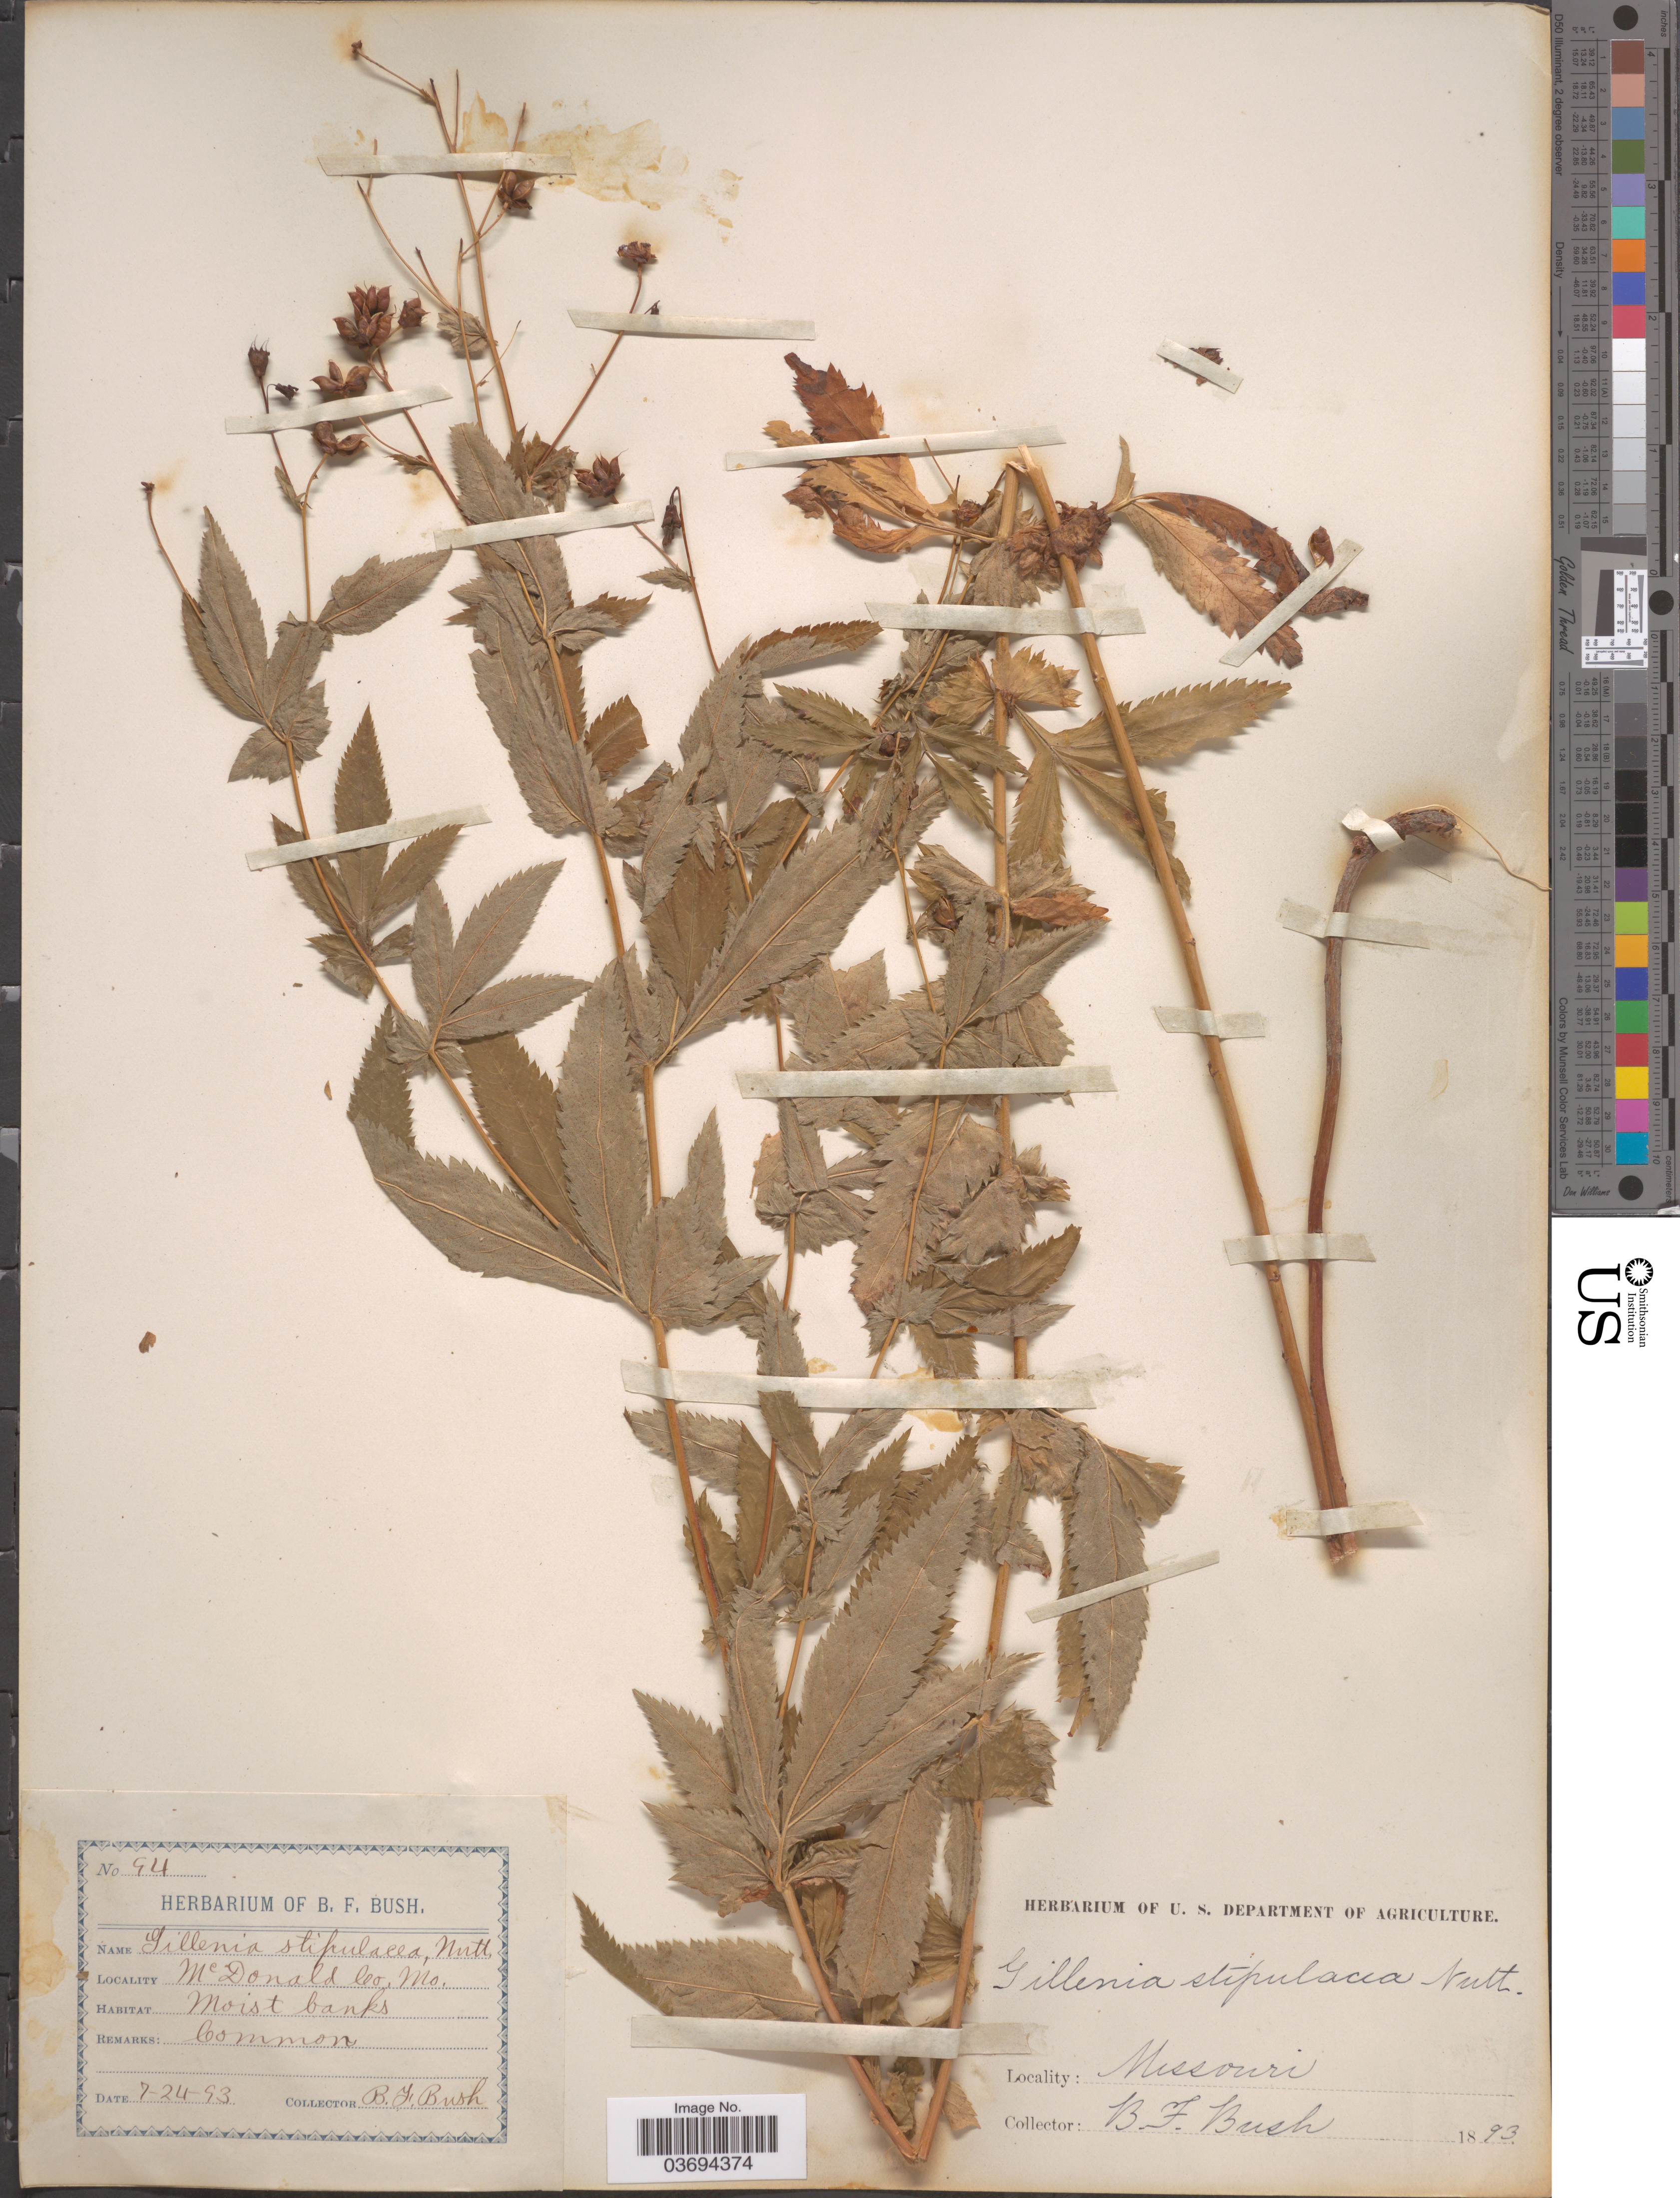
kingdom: Plantae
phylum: Tracheophyta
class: Magnoliopsida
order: Rosales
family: Rosaceae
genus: Gillenia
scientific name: Gillenia stipulata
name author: (Muhl. ex Willd.) Nutt.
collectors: B. F. Bush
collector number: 94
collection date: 1893-07-24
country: United States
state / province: Missouri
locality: Mc Donald Co.